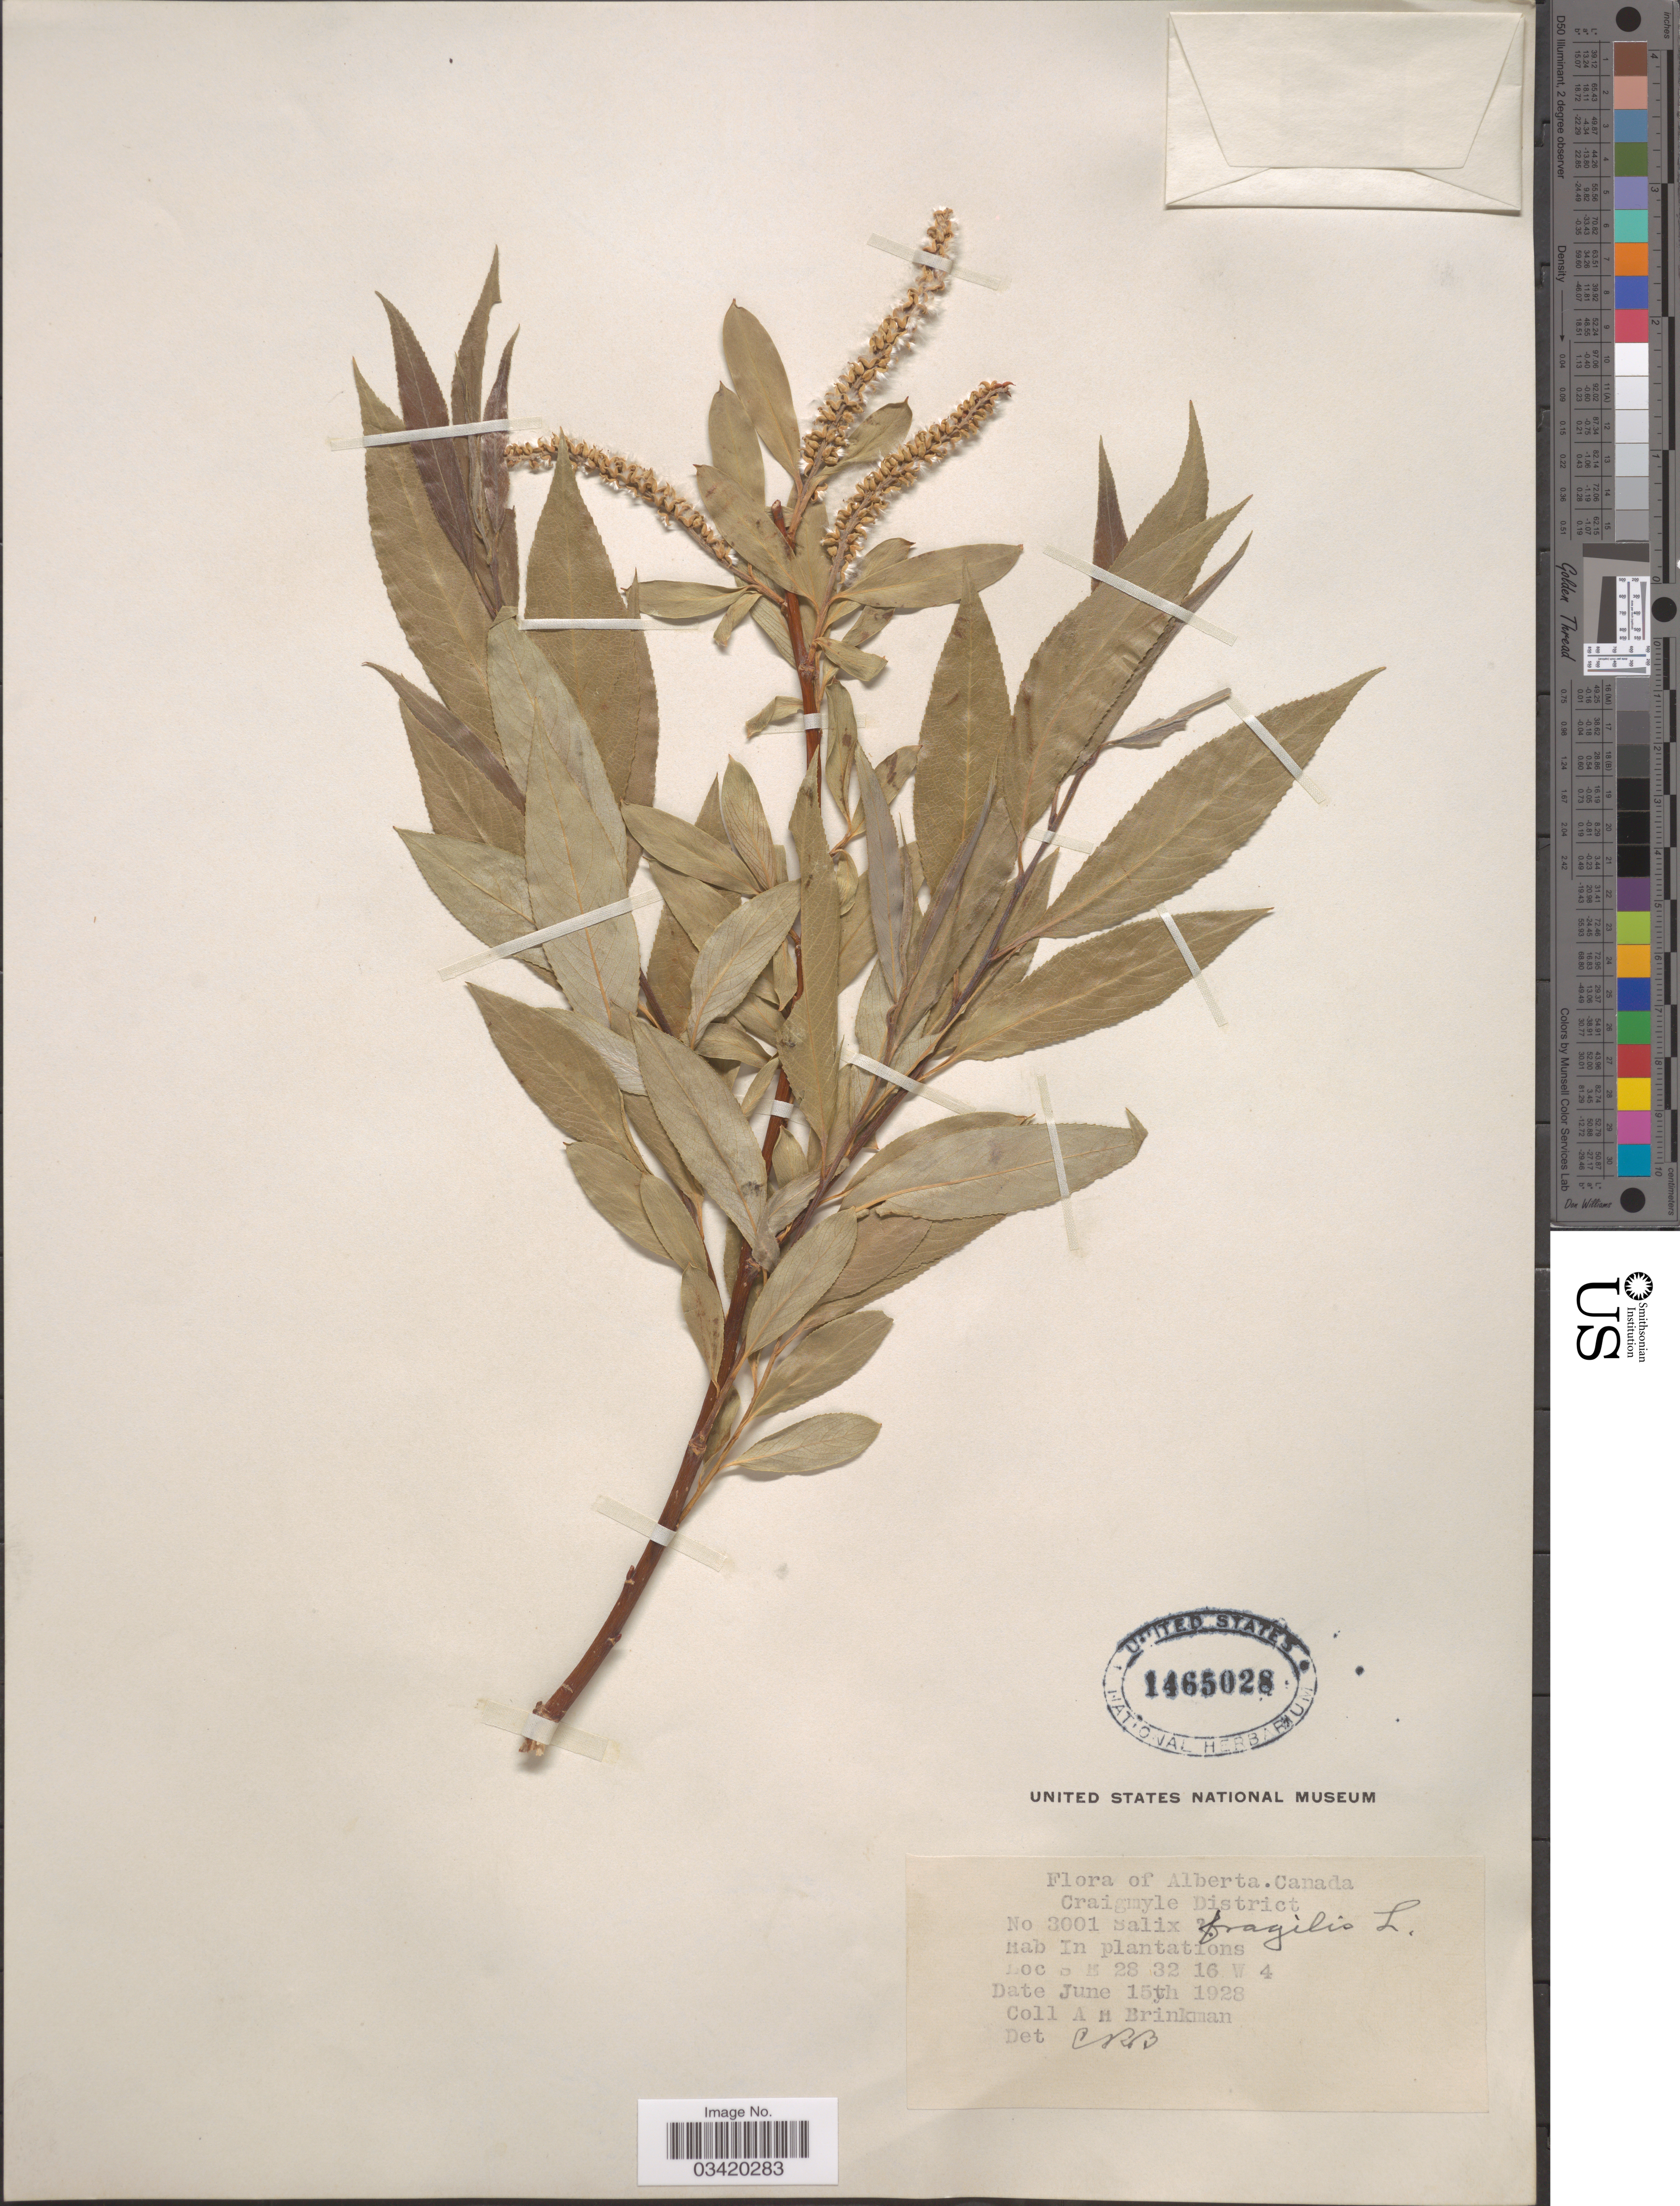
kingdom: Plantae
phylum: Tracheophyta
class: Magnoliopsida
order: Malpighiales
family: Salicaceae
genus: Salix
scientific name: Salix fragilis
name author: L.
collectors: A. Brinkman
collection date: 1928-06-15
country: Canada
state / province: Alberta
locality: Craigmyle District. In plantations. S E 28 32 16 W 4.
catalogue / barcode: US 1465028